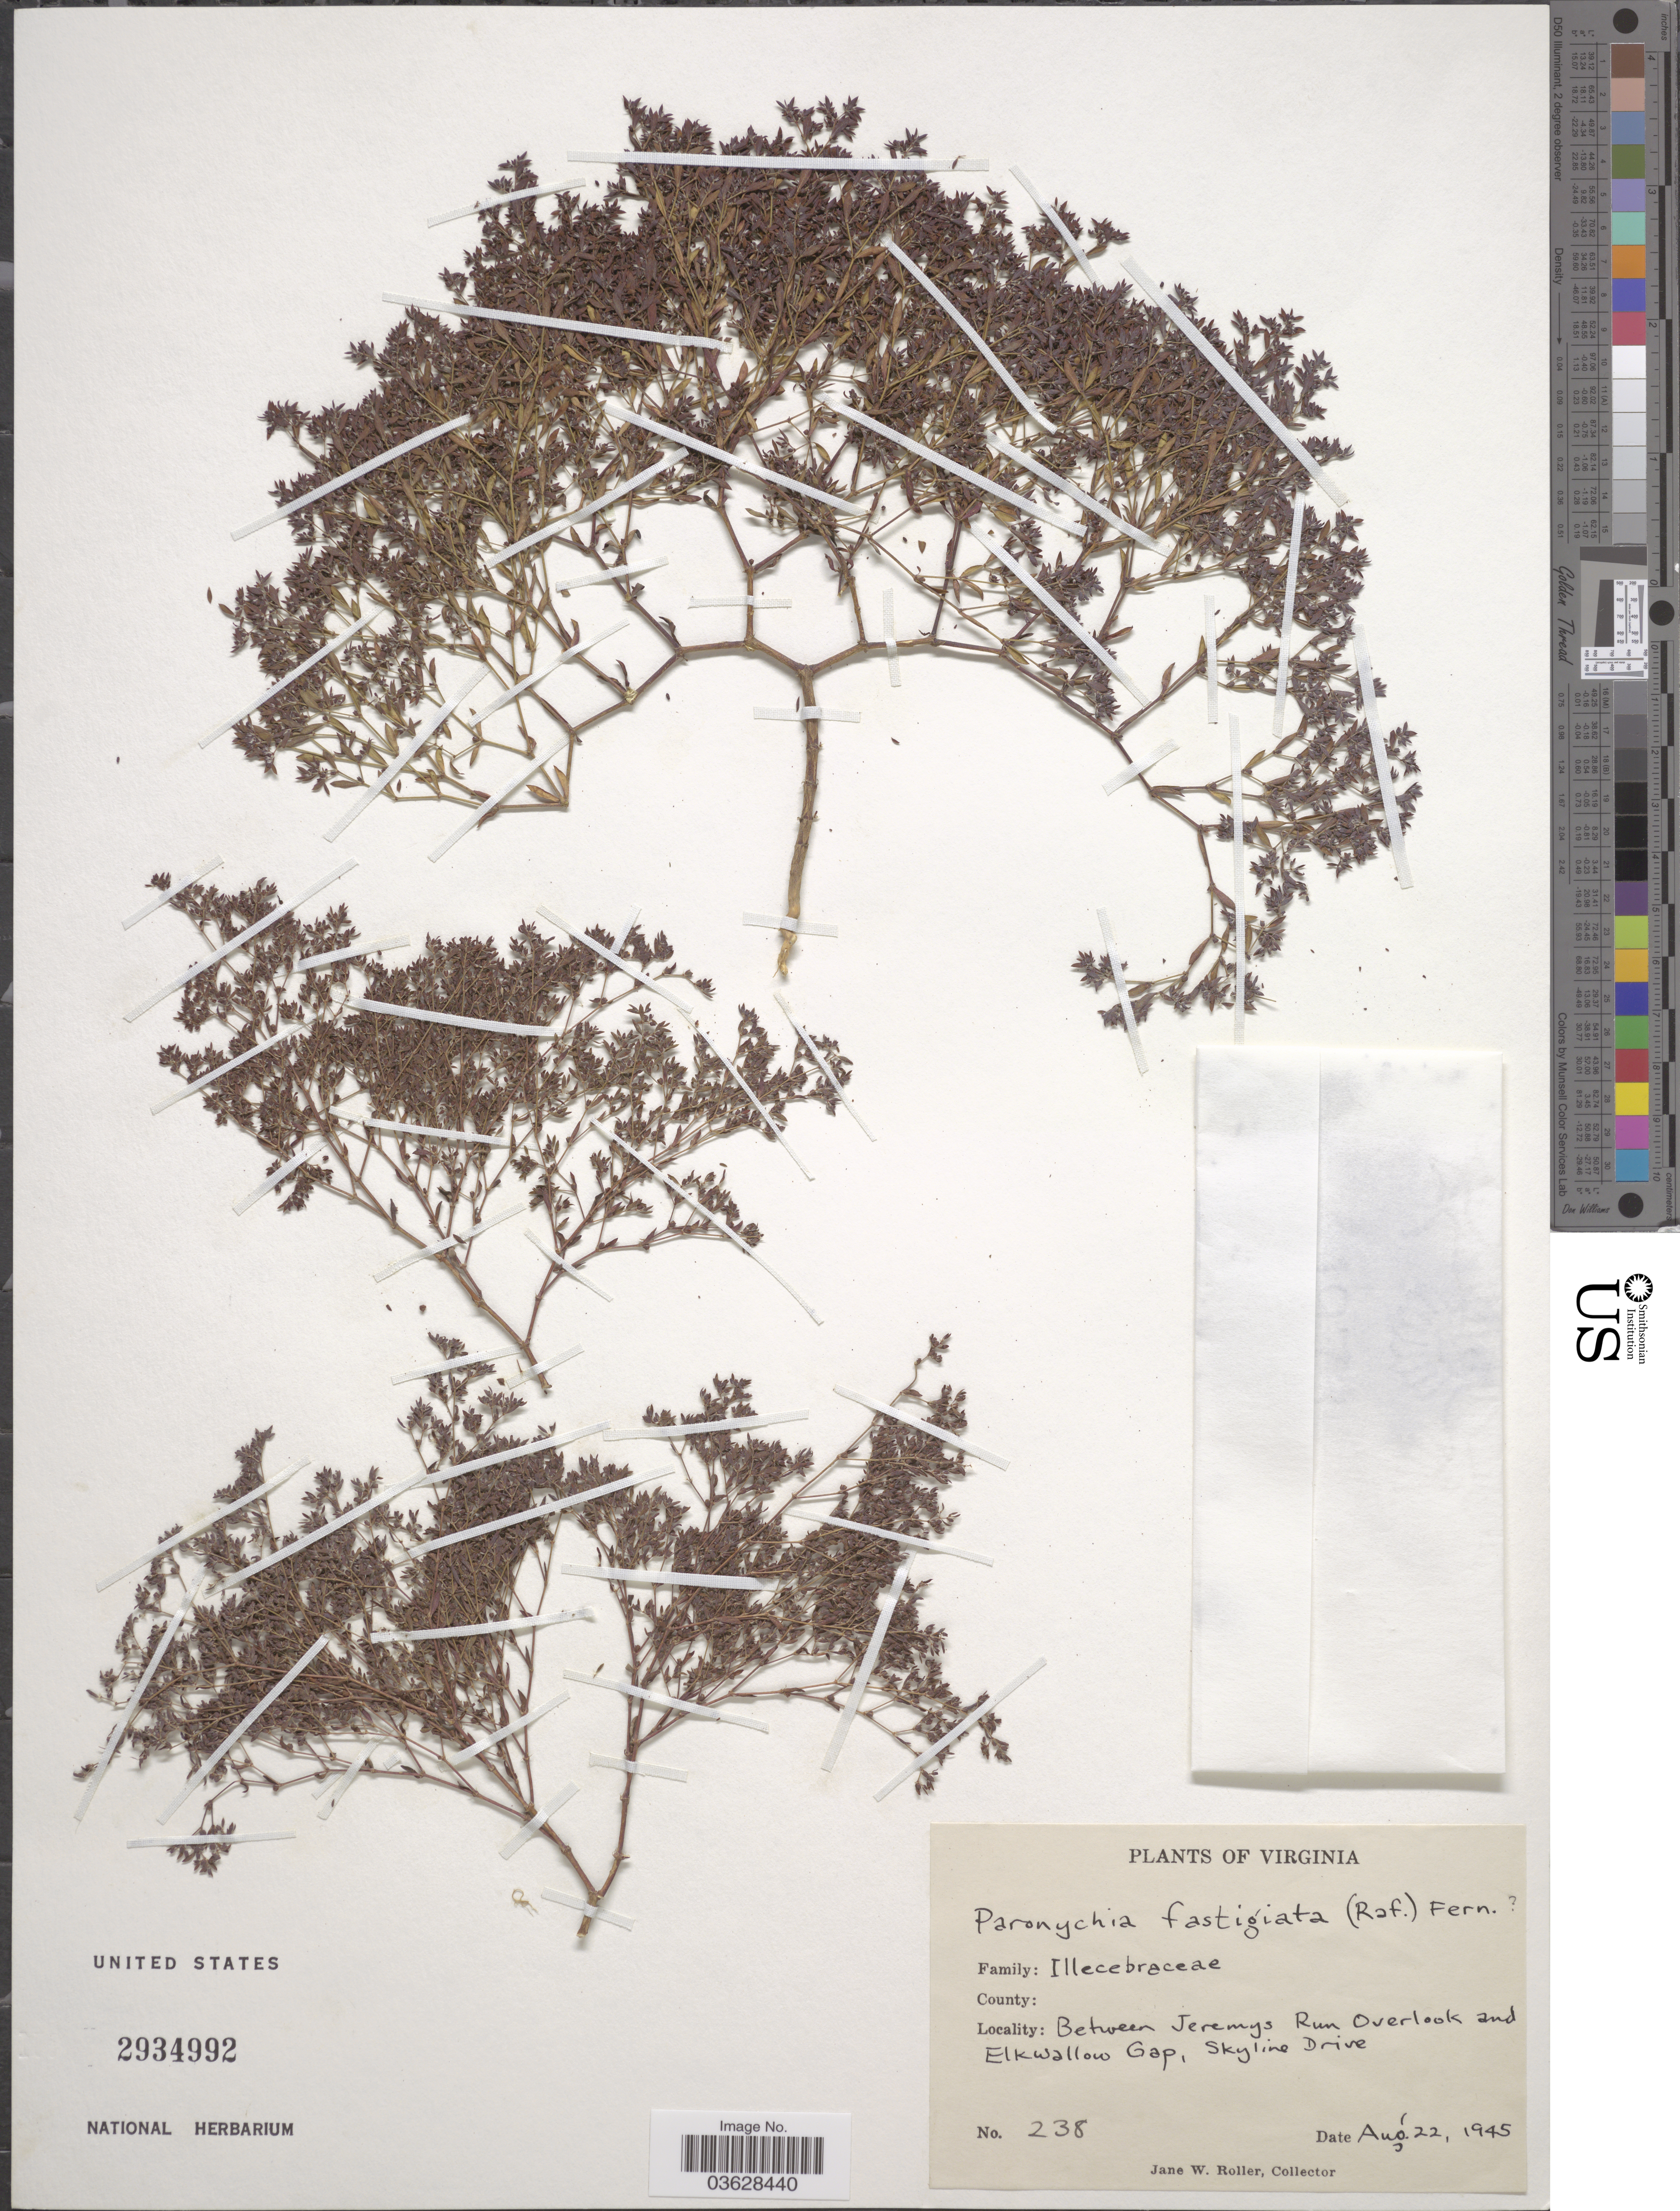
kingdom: Plantae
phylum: Tracheophyta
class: Magnoliopsida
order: Caryophyllales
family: Caryophyllaceae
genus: Paronychia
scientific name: Paronychia fastigiata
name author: (Raf.) Fernald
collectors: J. W. Roller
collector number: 238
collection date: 1945-08-22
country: United States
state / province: Virginia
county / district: Rappahannock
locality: Between Jeremys Run Overlook and Elkwallow Gap, Skyline Drive.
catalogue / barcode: US 2934992